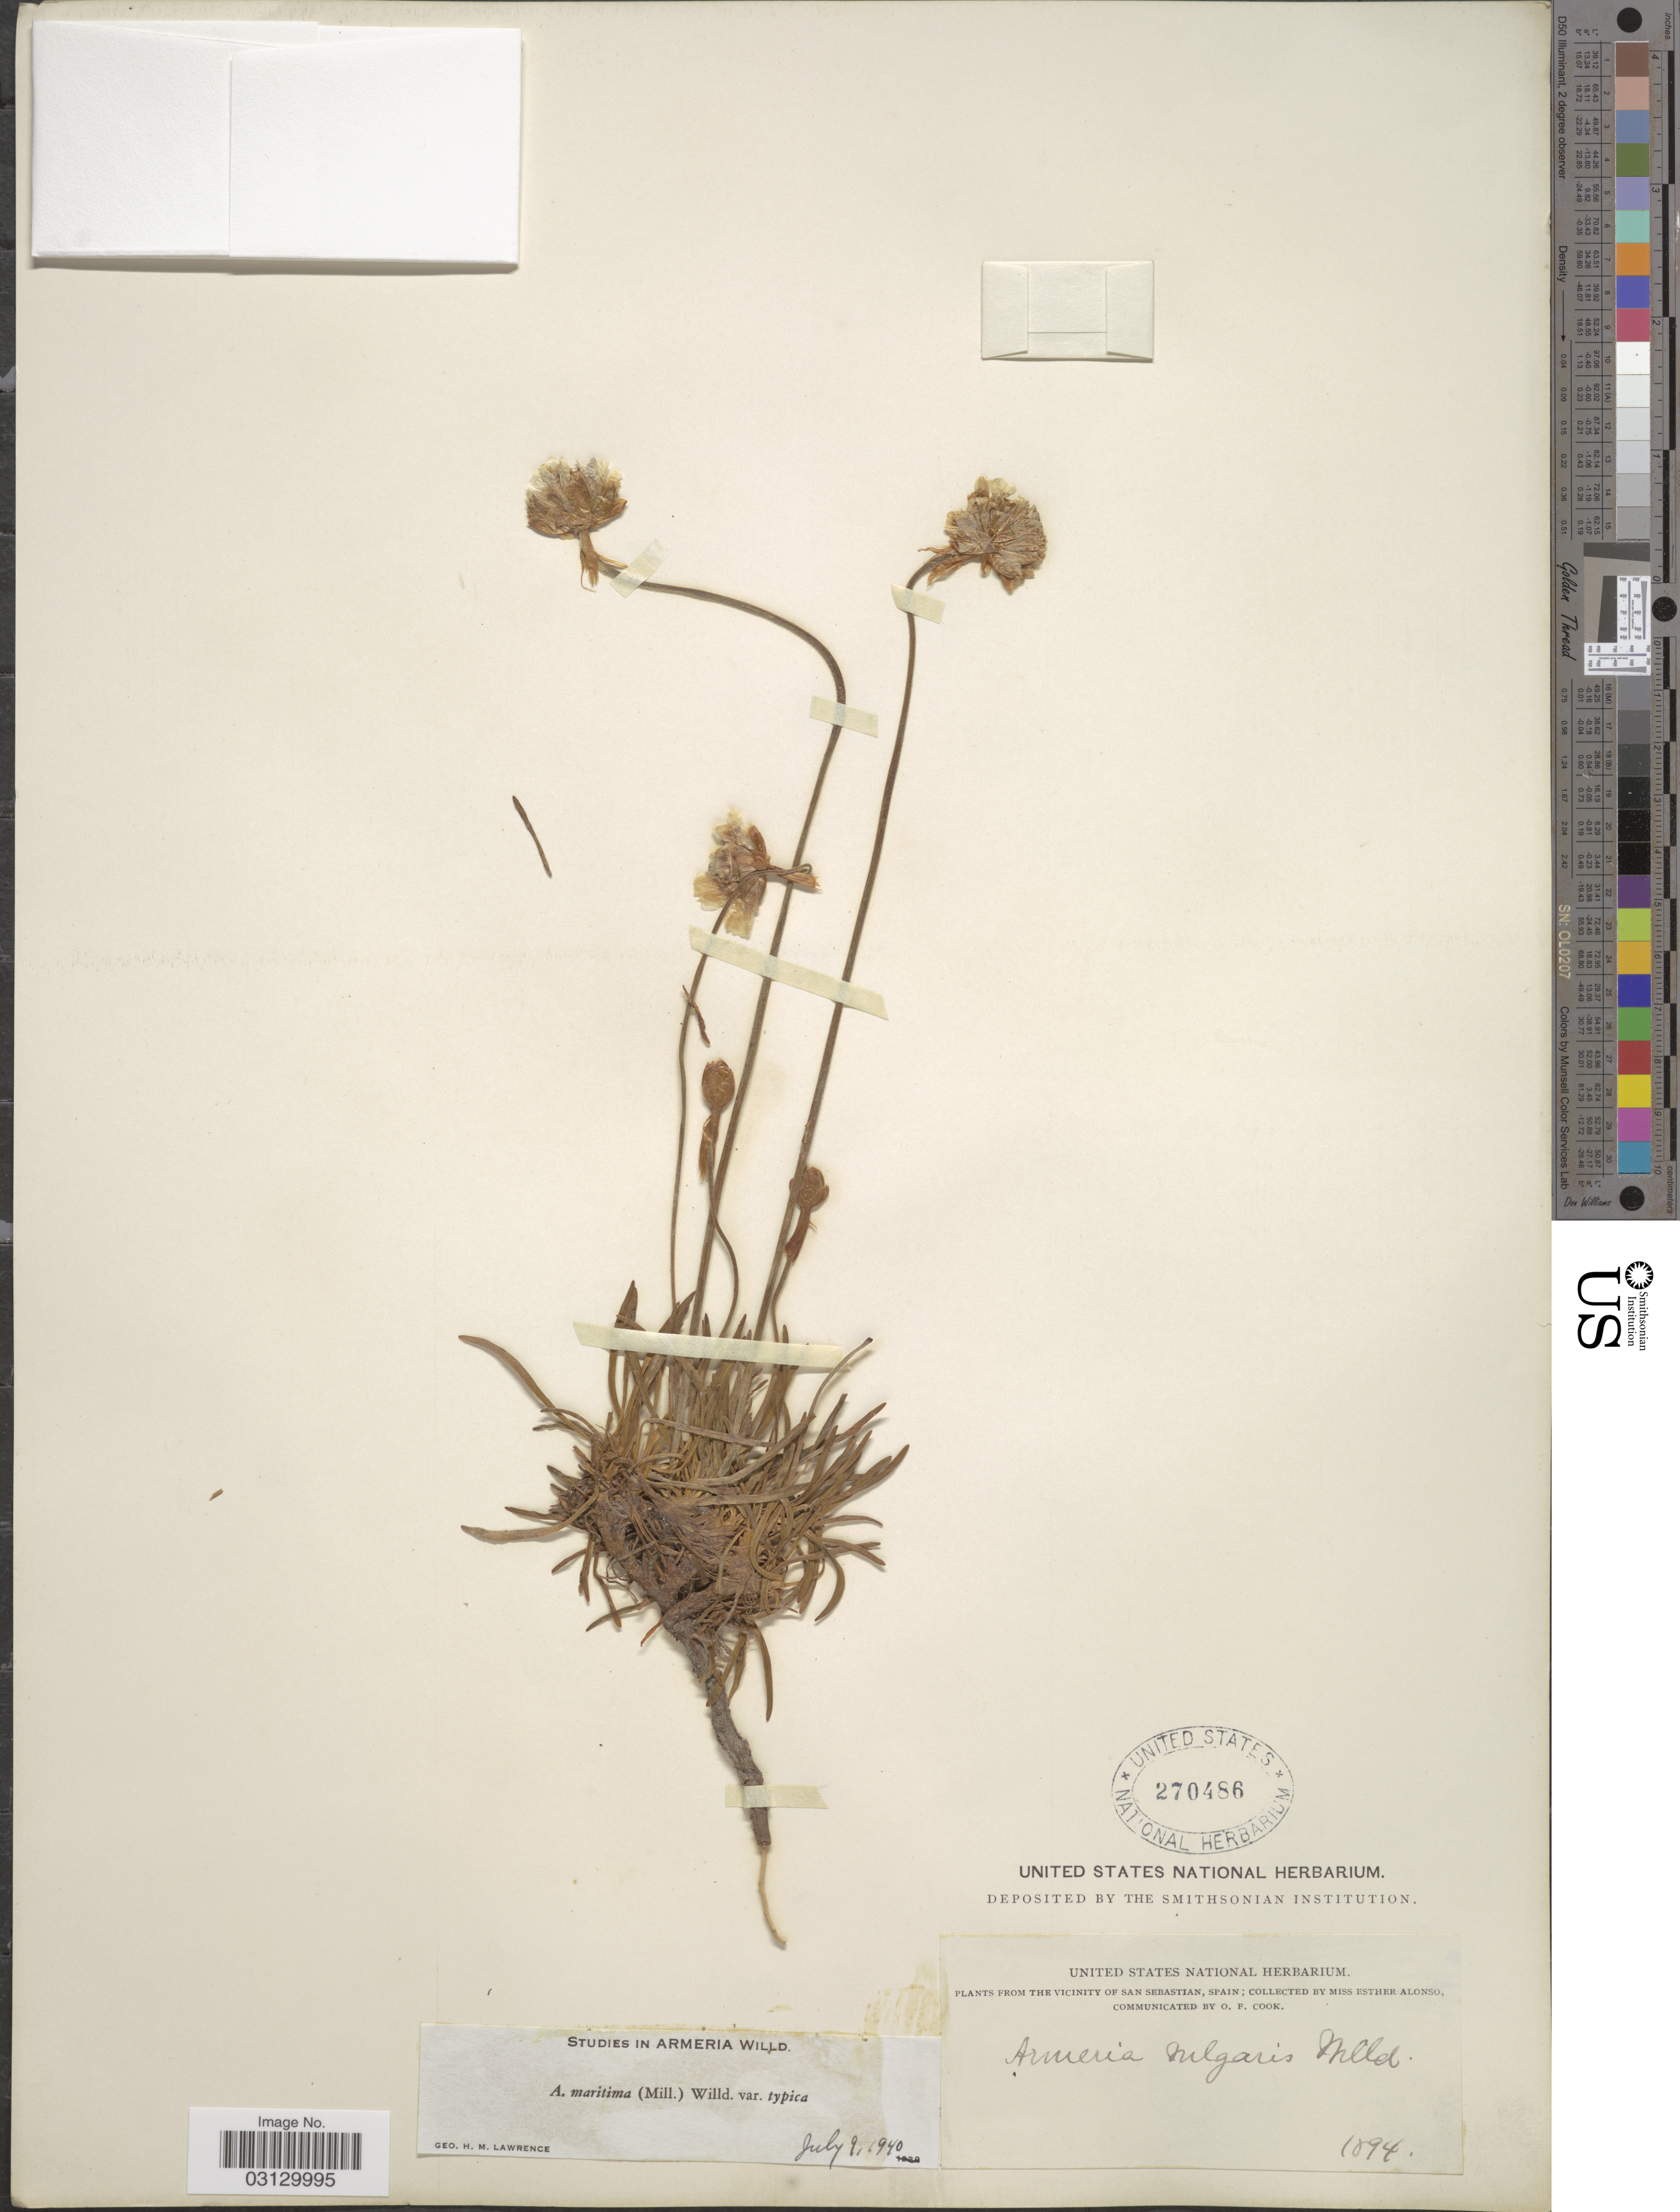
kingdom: Plantae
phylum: Tracheophyta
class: Magnoliopsida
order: Caryophyllales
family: Plumbaginaceae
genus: Armeria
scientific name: Armeria maritima subsp. maritima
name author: (Mill.) Willd.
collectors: E. Alonso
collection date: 1894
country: Spain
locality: From the vicinity of San Sebastian.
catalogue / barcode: US 270486